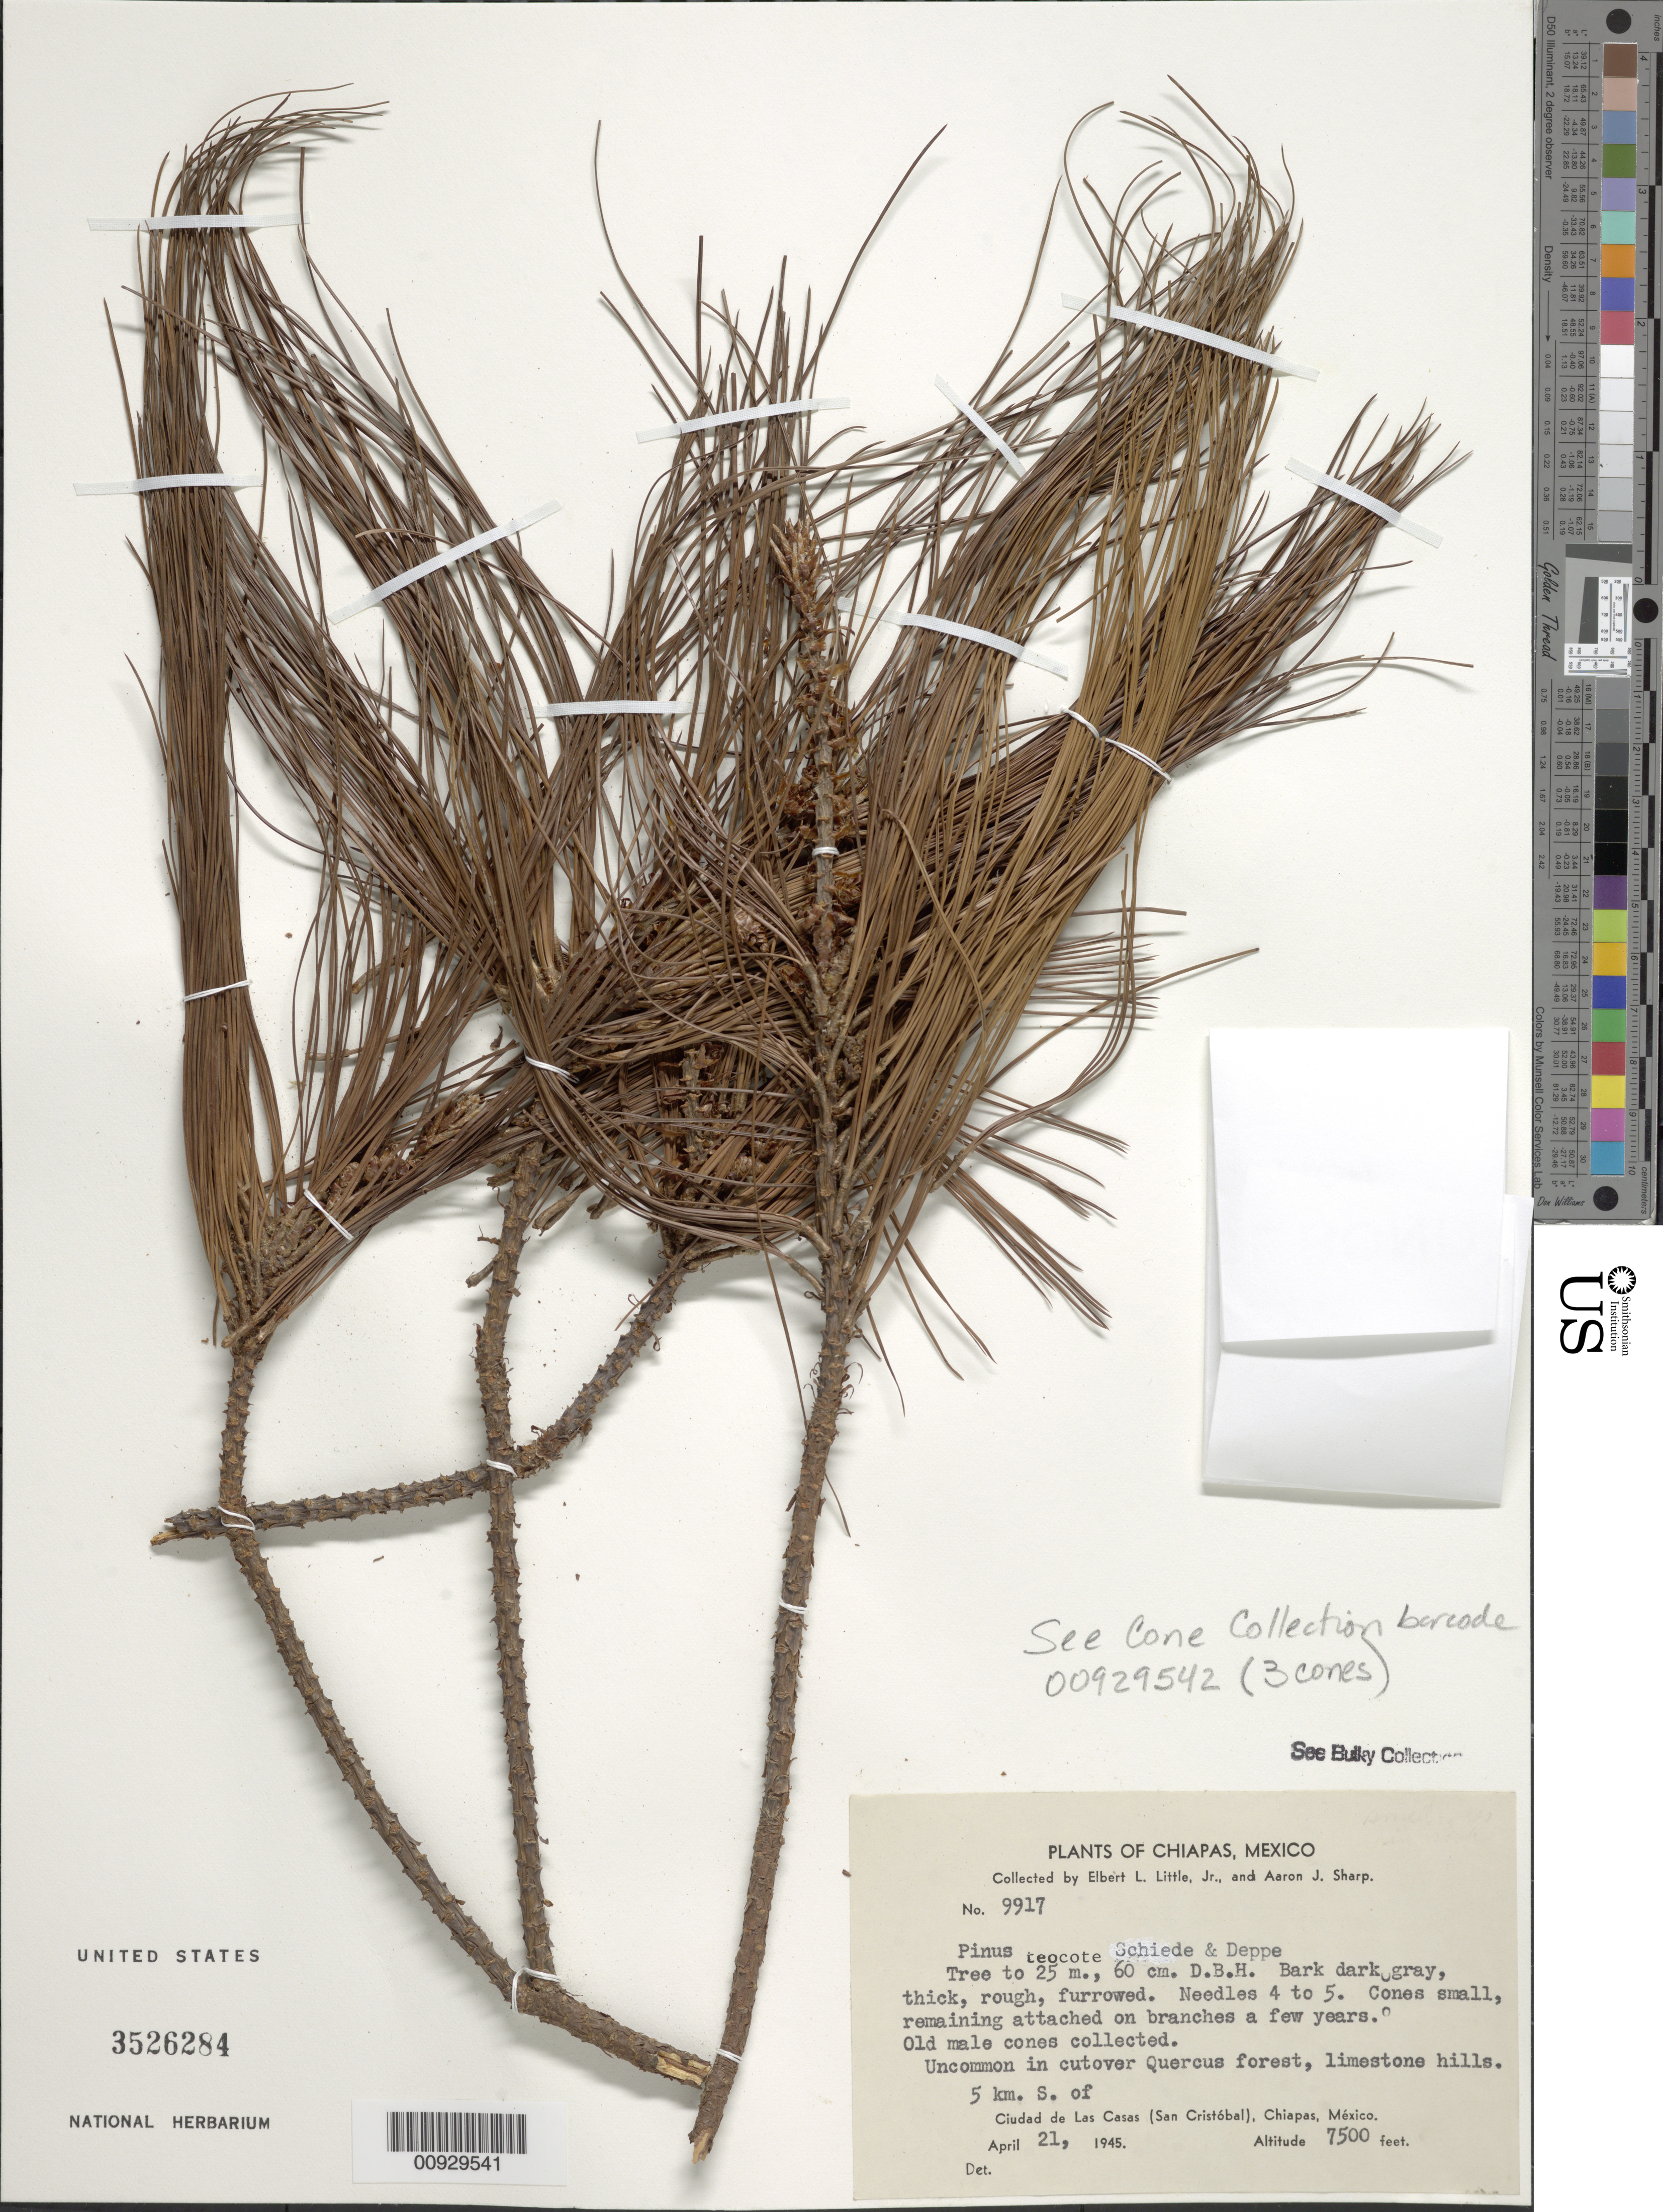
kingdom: Plantae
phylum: Tracheophyta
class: Pinopsida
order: Pinales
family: Pinaceae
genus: Pinus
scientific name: Pinus teocote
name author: Schltdl. & Cham.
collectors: E. L. Little & A. J. Sharp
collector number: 9917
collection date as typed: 21 Apr 1945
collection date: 1945-04-21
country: Mexico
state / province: Chiapas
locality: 5 km. S of Ciudad de las Casas (San Cristóbal).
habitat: In cutover Quercus forest, limestone hills.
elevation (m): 2286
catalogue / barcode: US 3526284